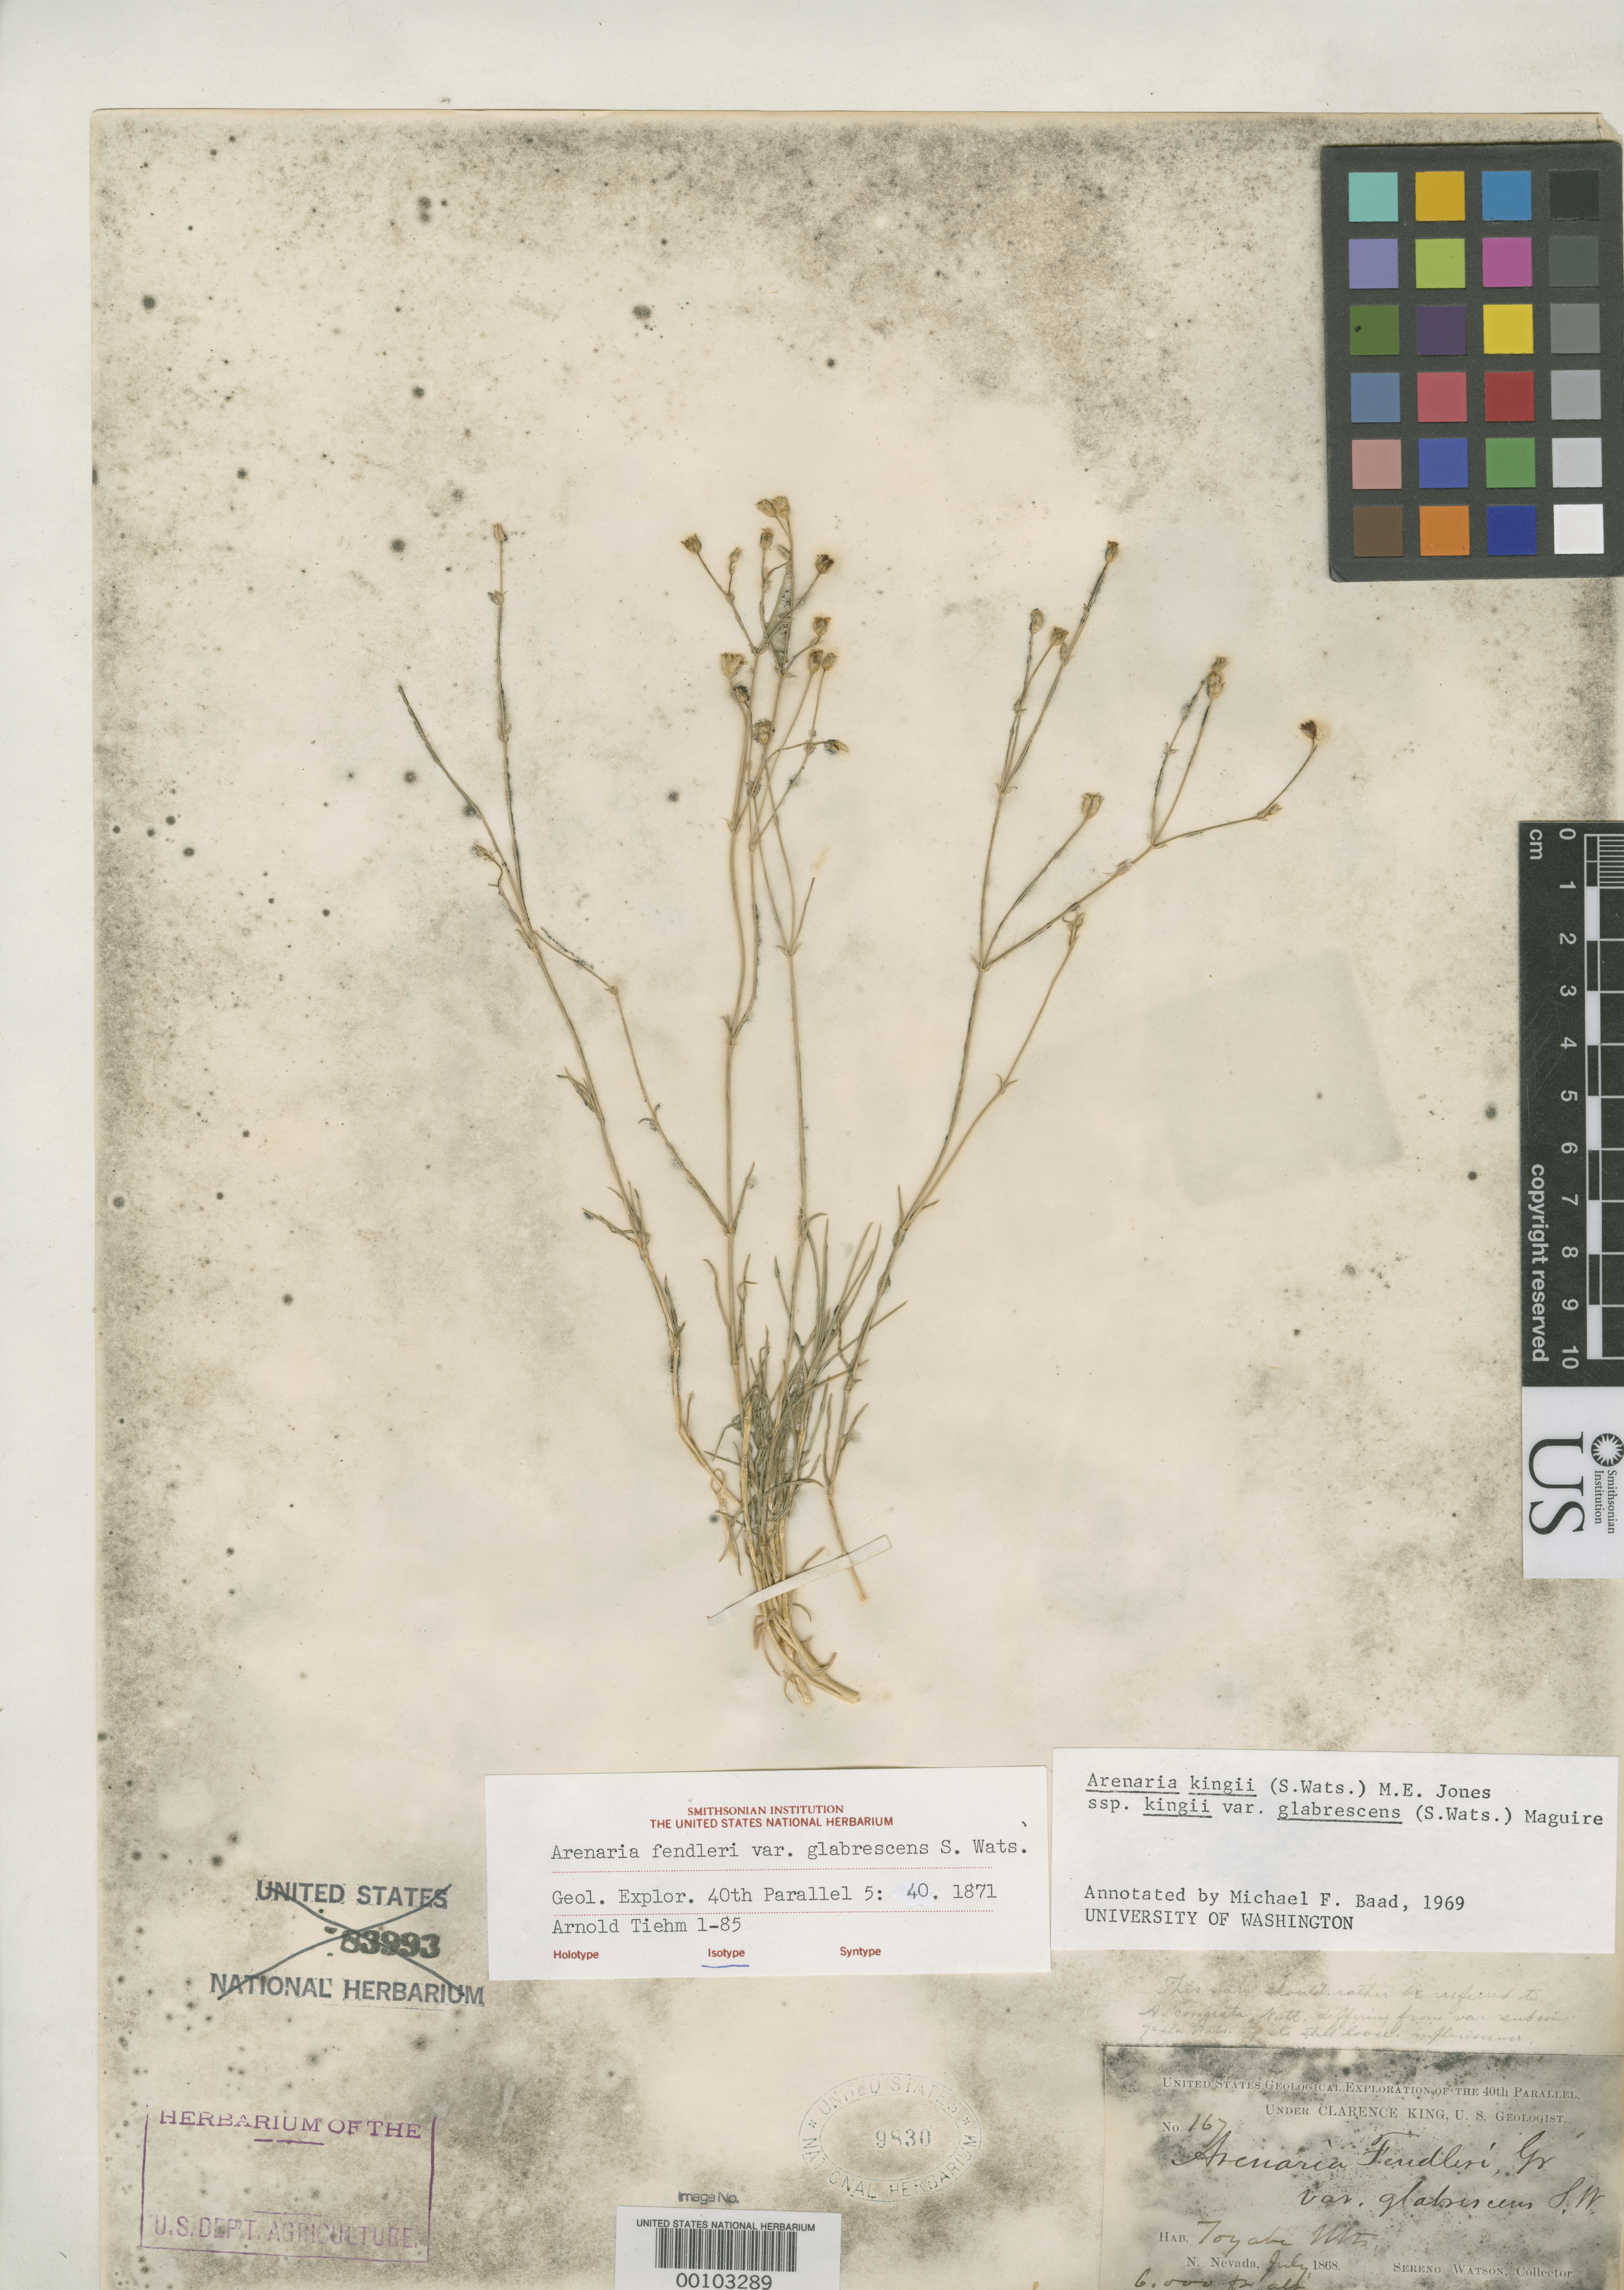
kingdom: Plantae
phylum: Tracheophyta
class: Magnoliopsida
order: Caryophyllales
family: Caryophyllaceae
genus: Arenaria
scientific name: Arenaria fendleri var. glabrescens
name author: S. Watson in C. King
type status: Isotype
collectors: S. Watson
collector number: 167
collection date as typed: Jul 1868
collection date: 1868-07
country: United States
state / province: Nevada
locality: Toyabe Mountains.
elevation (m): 1829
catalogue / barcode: US 9830